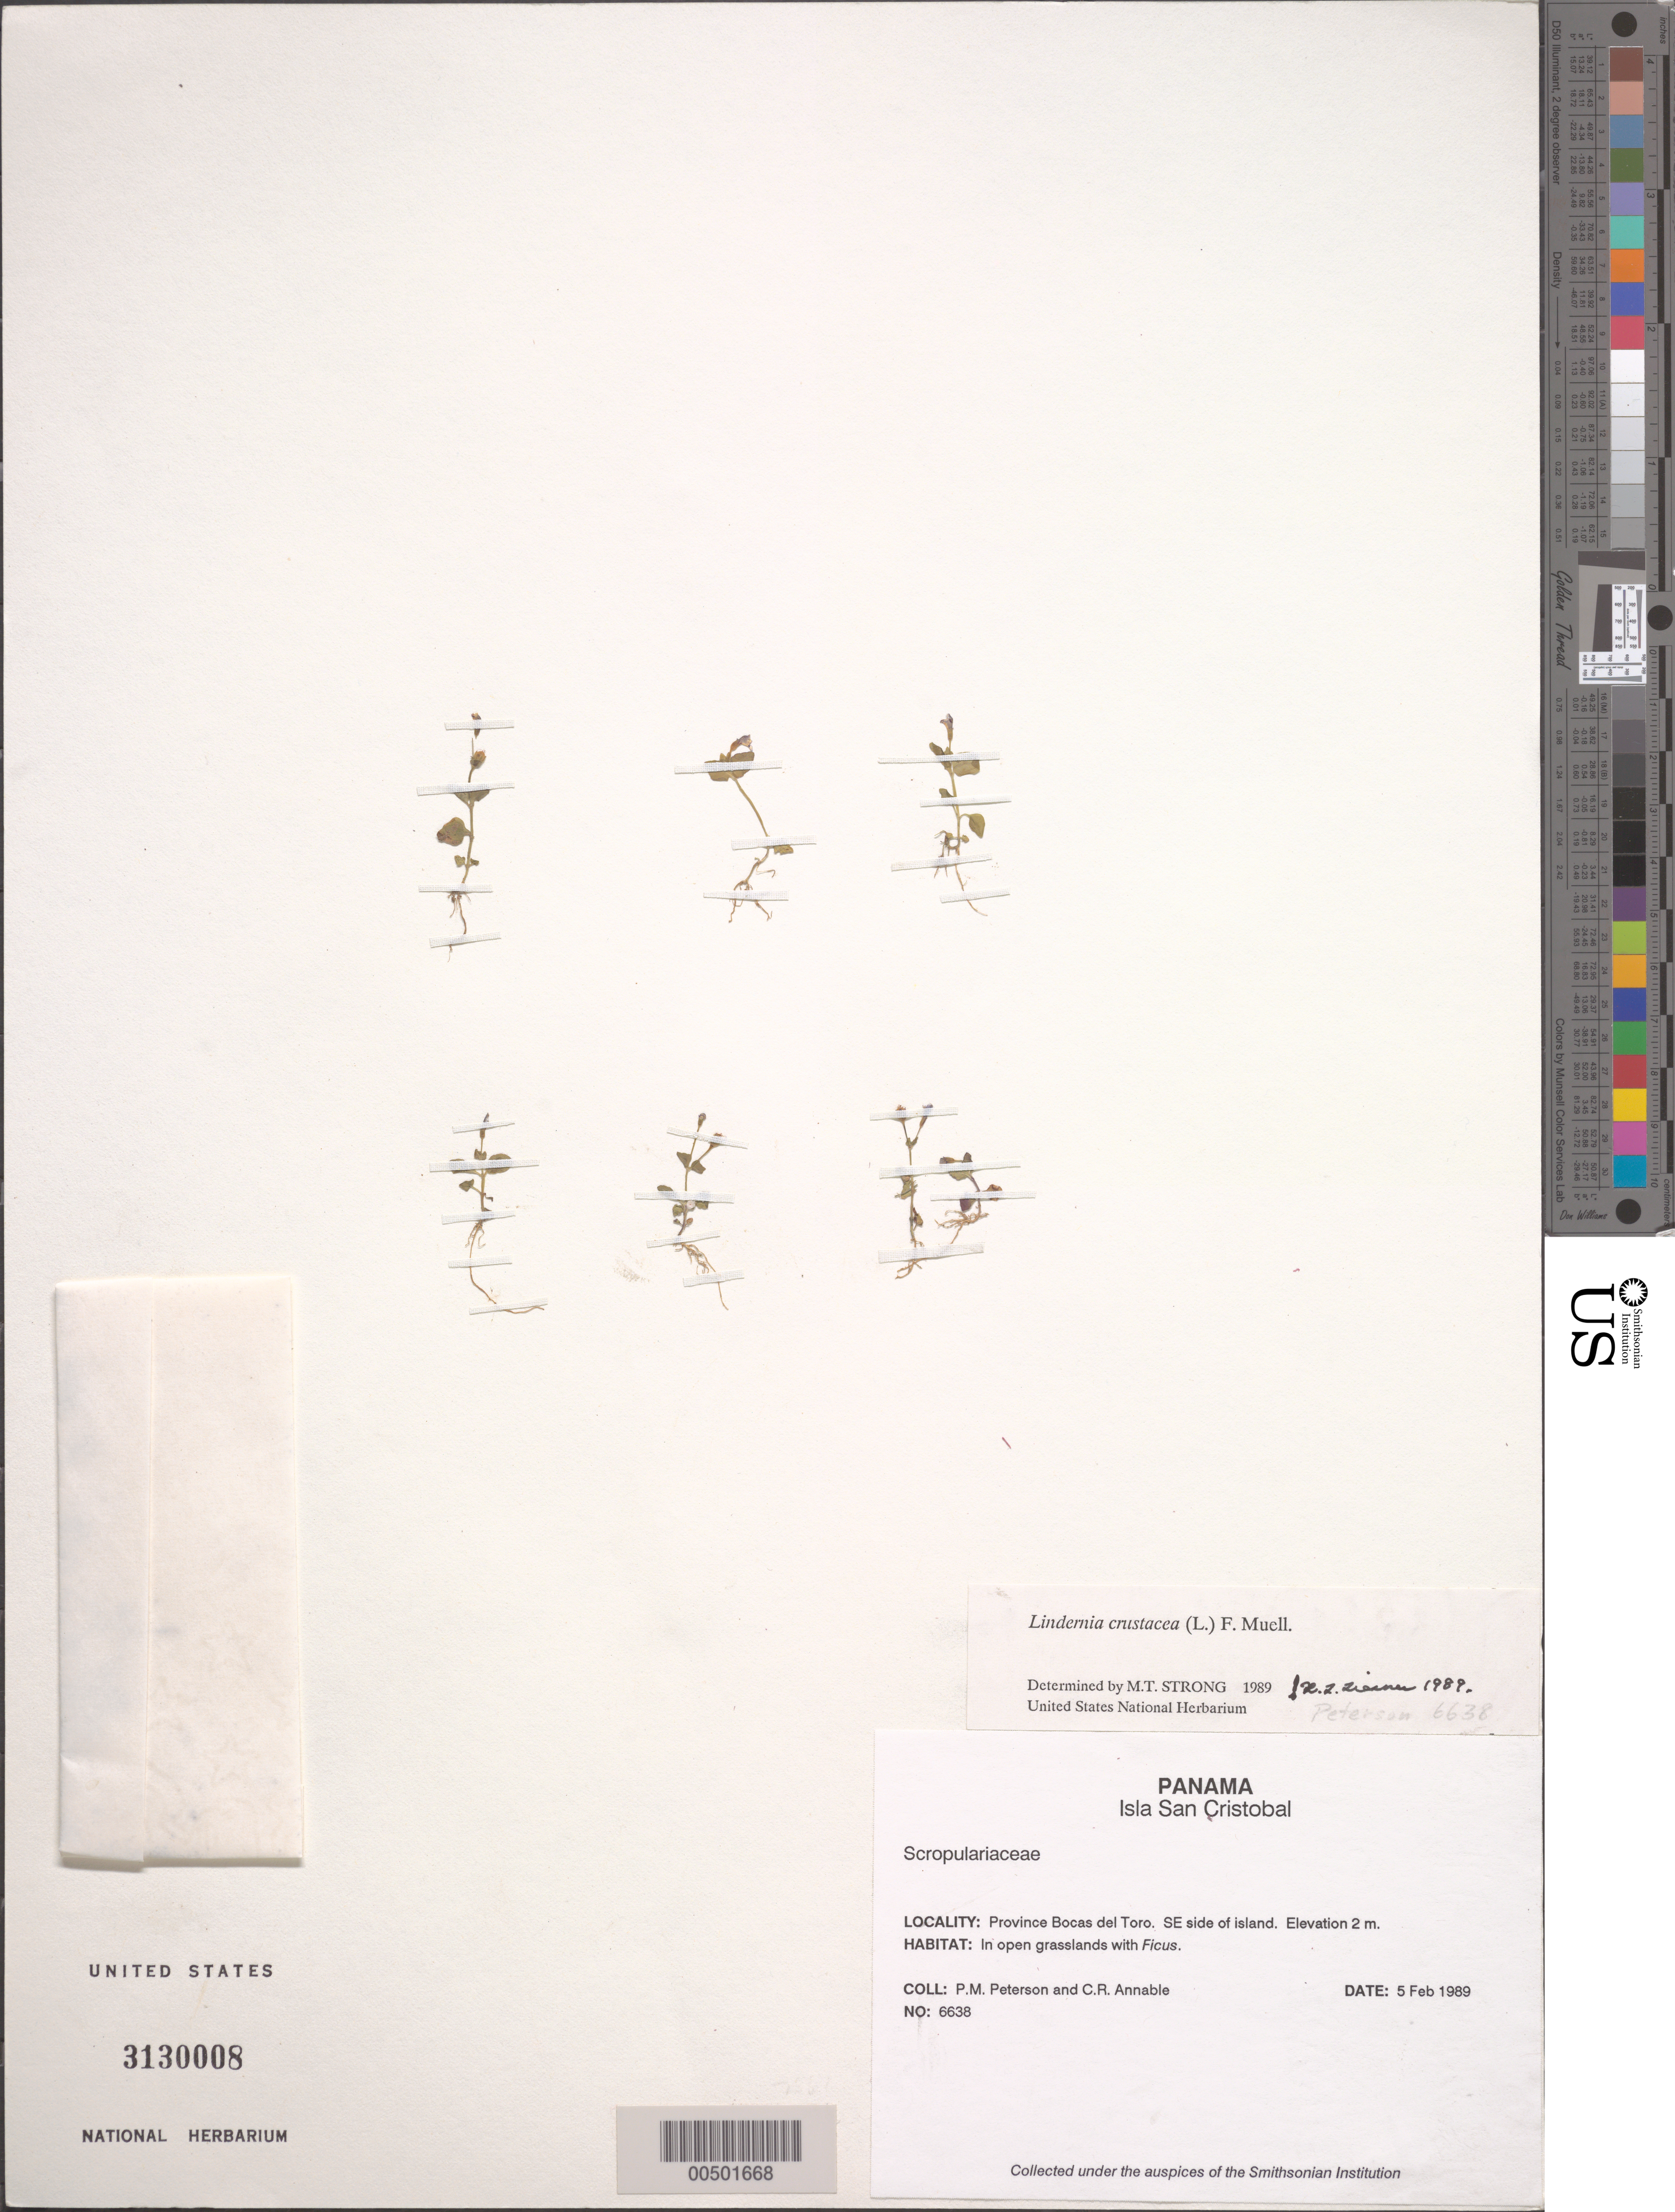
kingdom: Plantae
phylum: Tracheophyta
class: Magnoliopsida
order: Lamiales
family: Linderniaceae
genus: Lindernia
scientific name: Lindernia crustacea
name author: (L.) F. Muell.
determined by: Liesner, R. L.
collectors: P. M. Peterson & C. R. Annable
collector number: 06638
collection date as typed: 05 Feb 1989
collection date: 1989-02-05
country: Panama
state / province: Bocas del Toro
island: San Cristóbal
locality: Isla San Cristobal, SE side of Island.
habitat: In open grasslands with Ficus.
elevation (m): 2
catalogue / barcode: US 3130008